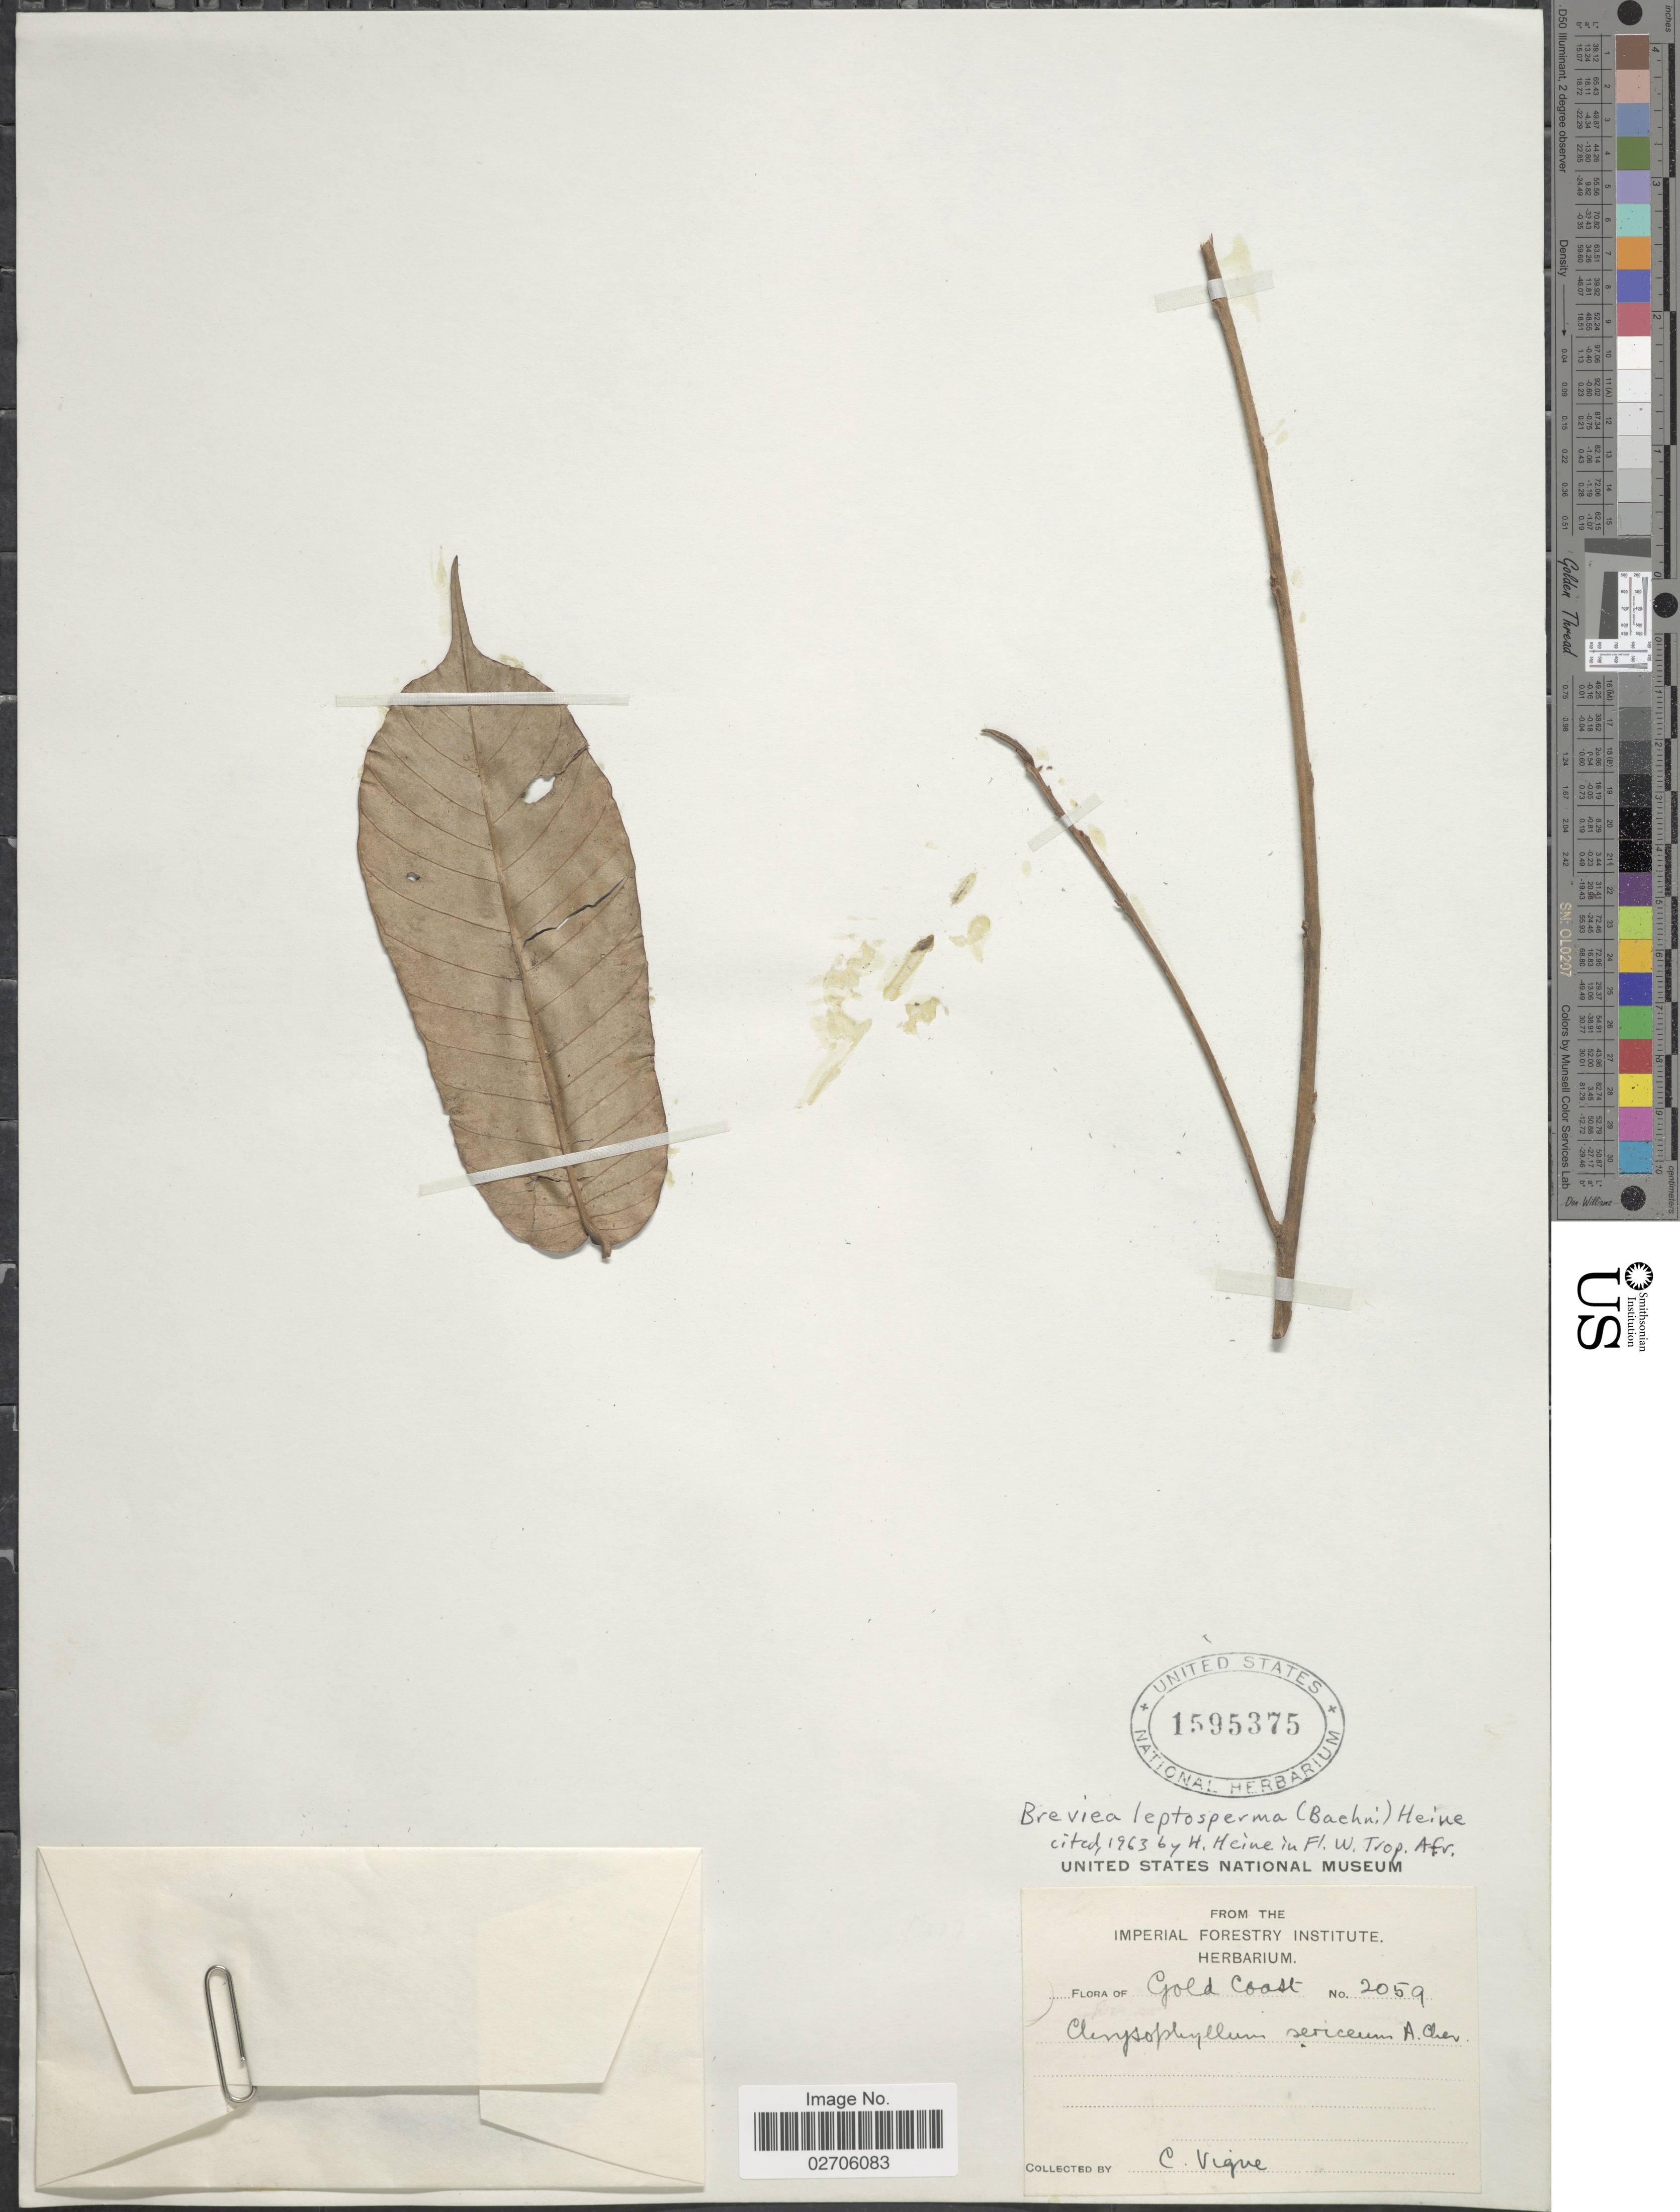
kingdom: Plantae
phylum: Tracheophyta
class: Magnoliopsida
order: Ericales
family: Sapotaceae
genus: Breviea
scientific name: Breviea leptosperma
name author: (Baehni) Heine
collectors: C. Vigne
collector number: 2059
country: Ghana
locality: Gold Coast.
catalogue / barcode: US 1595375